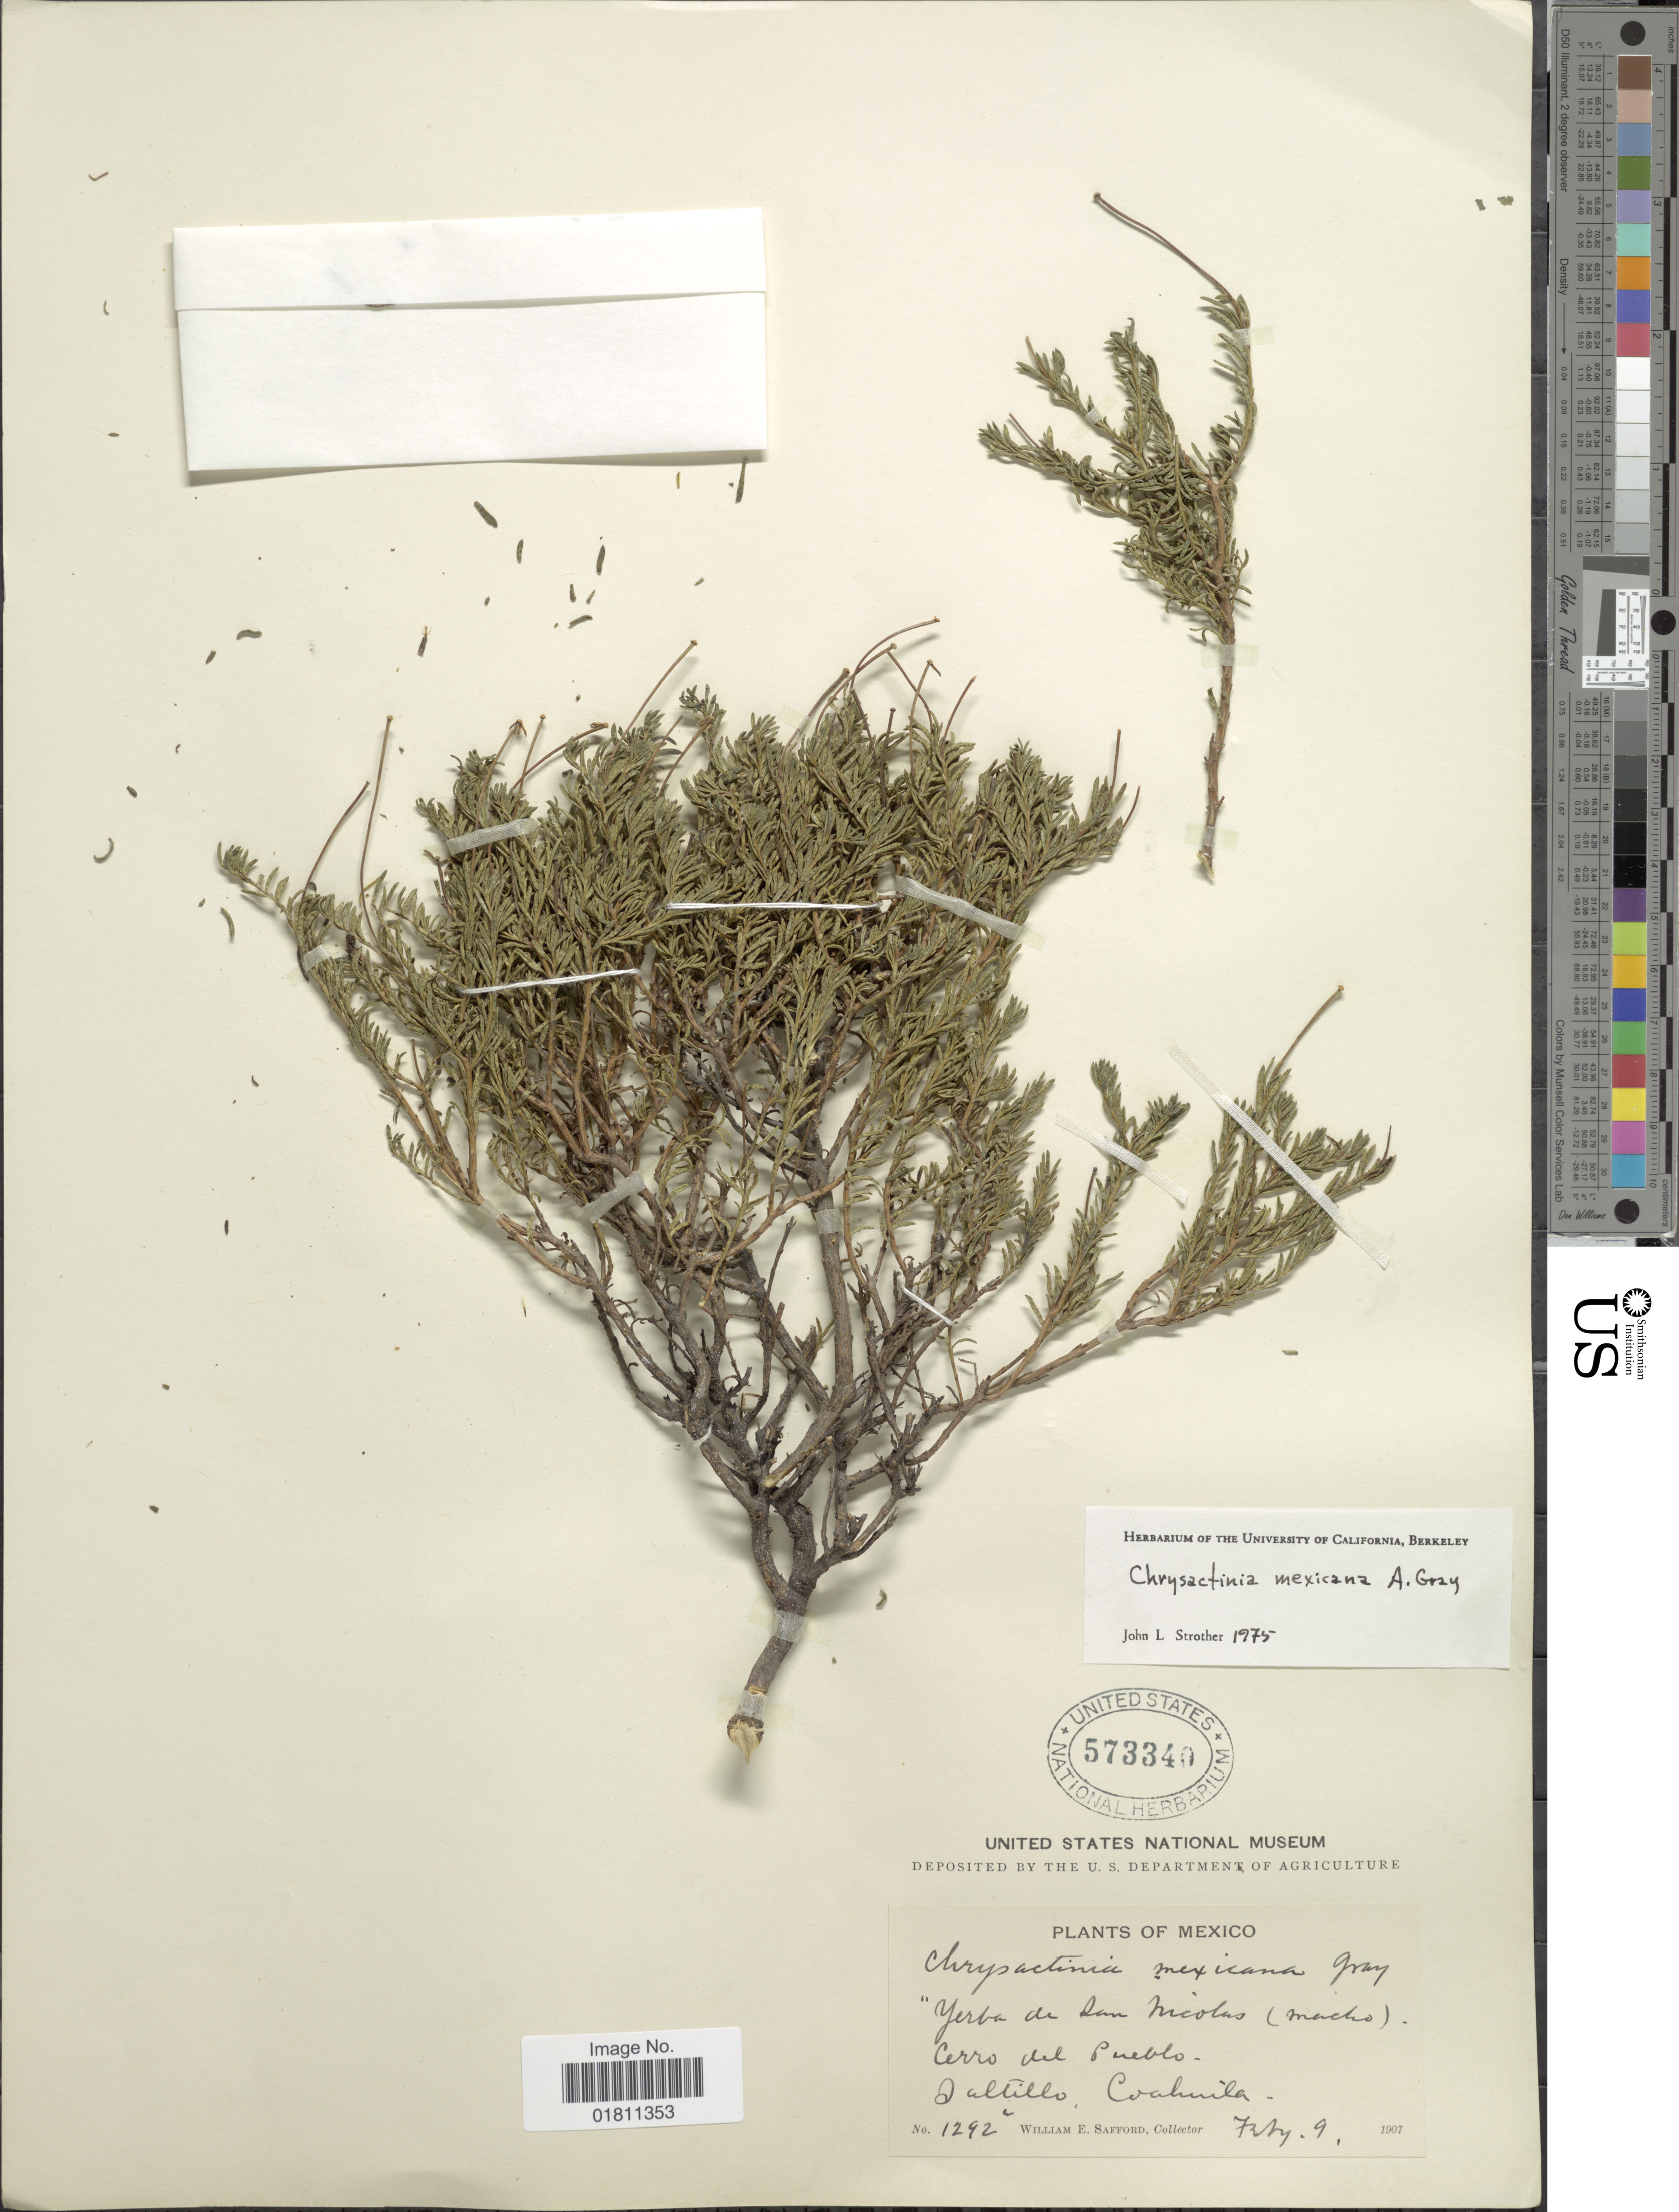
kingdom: Plantae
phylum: Tracheophyta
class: Magnoliopsida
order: Asterales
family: Asteraceae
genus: Chrysactinia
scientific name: Chrysactinia mexicana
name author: A. Gray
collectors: W. E. Safford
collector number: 1292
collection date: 1907-02-09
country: Mexico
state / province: Coahuila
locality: Cerro del Pueblo, Saltillo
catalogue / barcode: US 573340